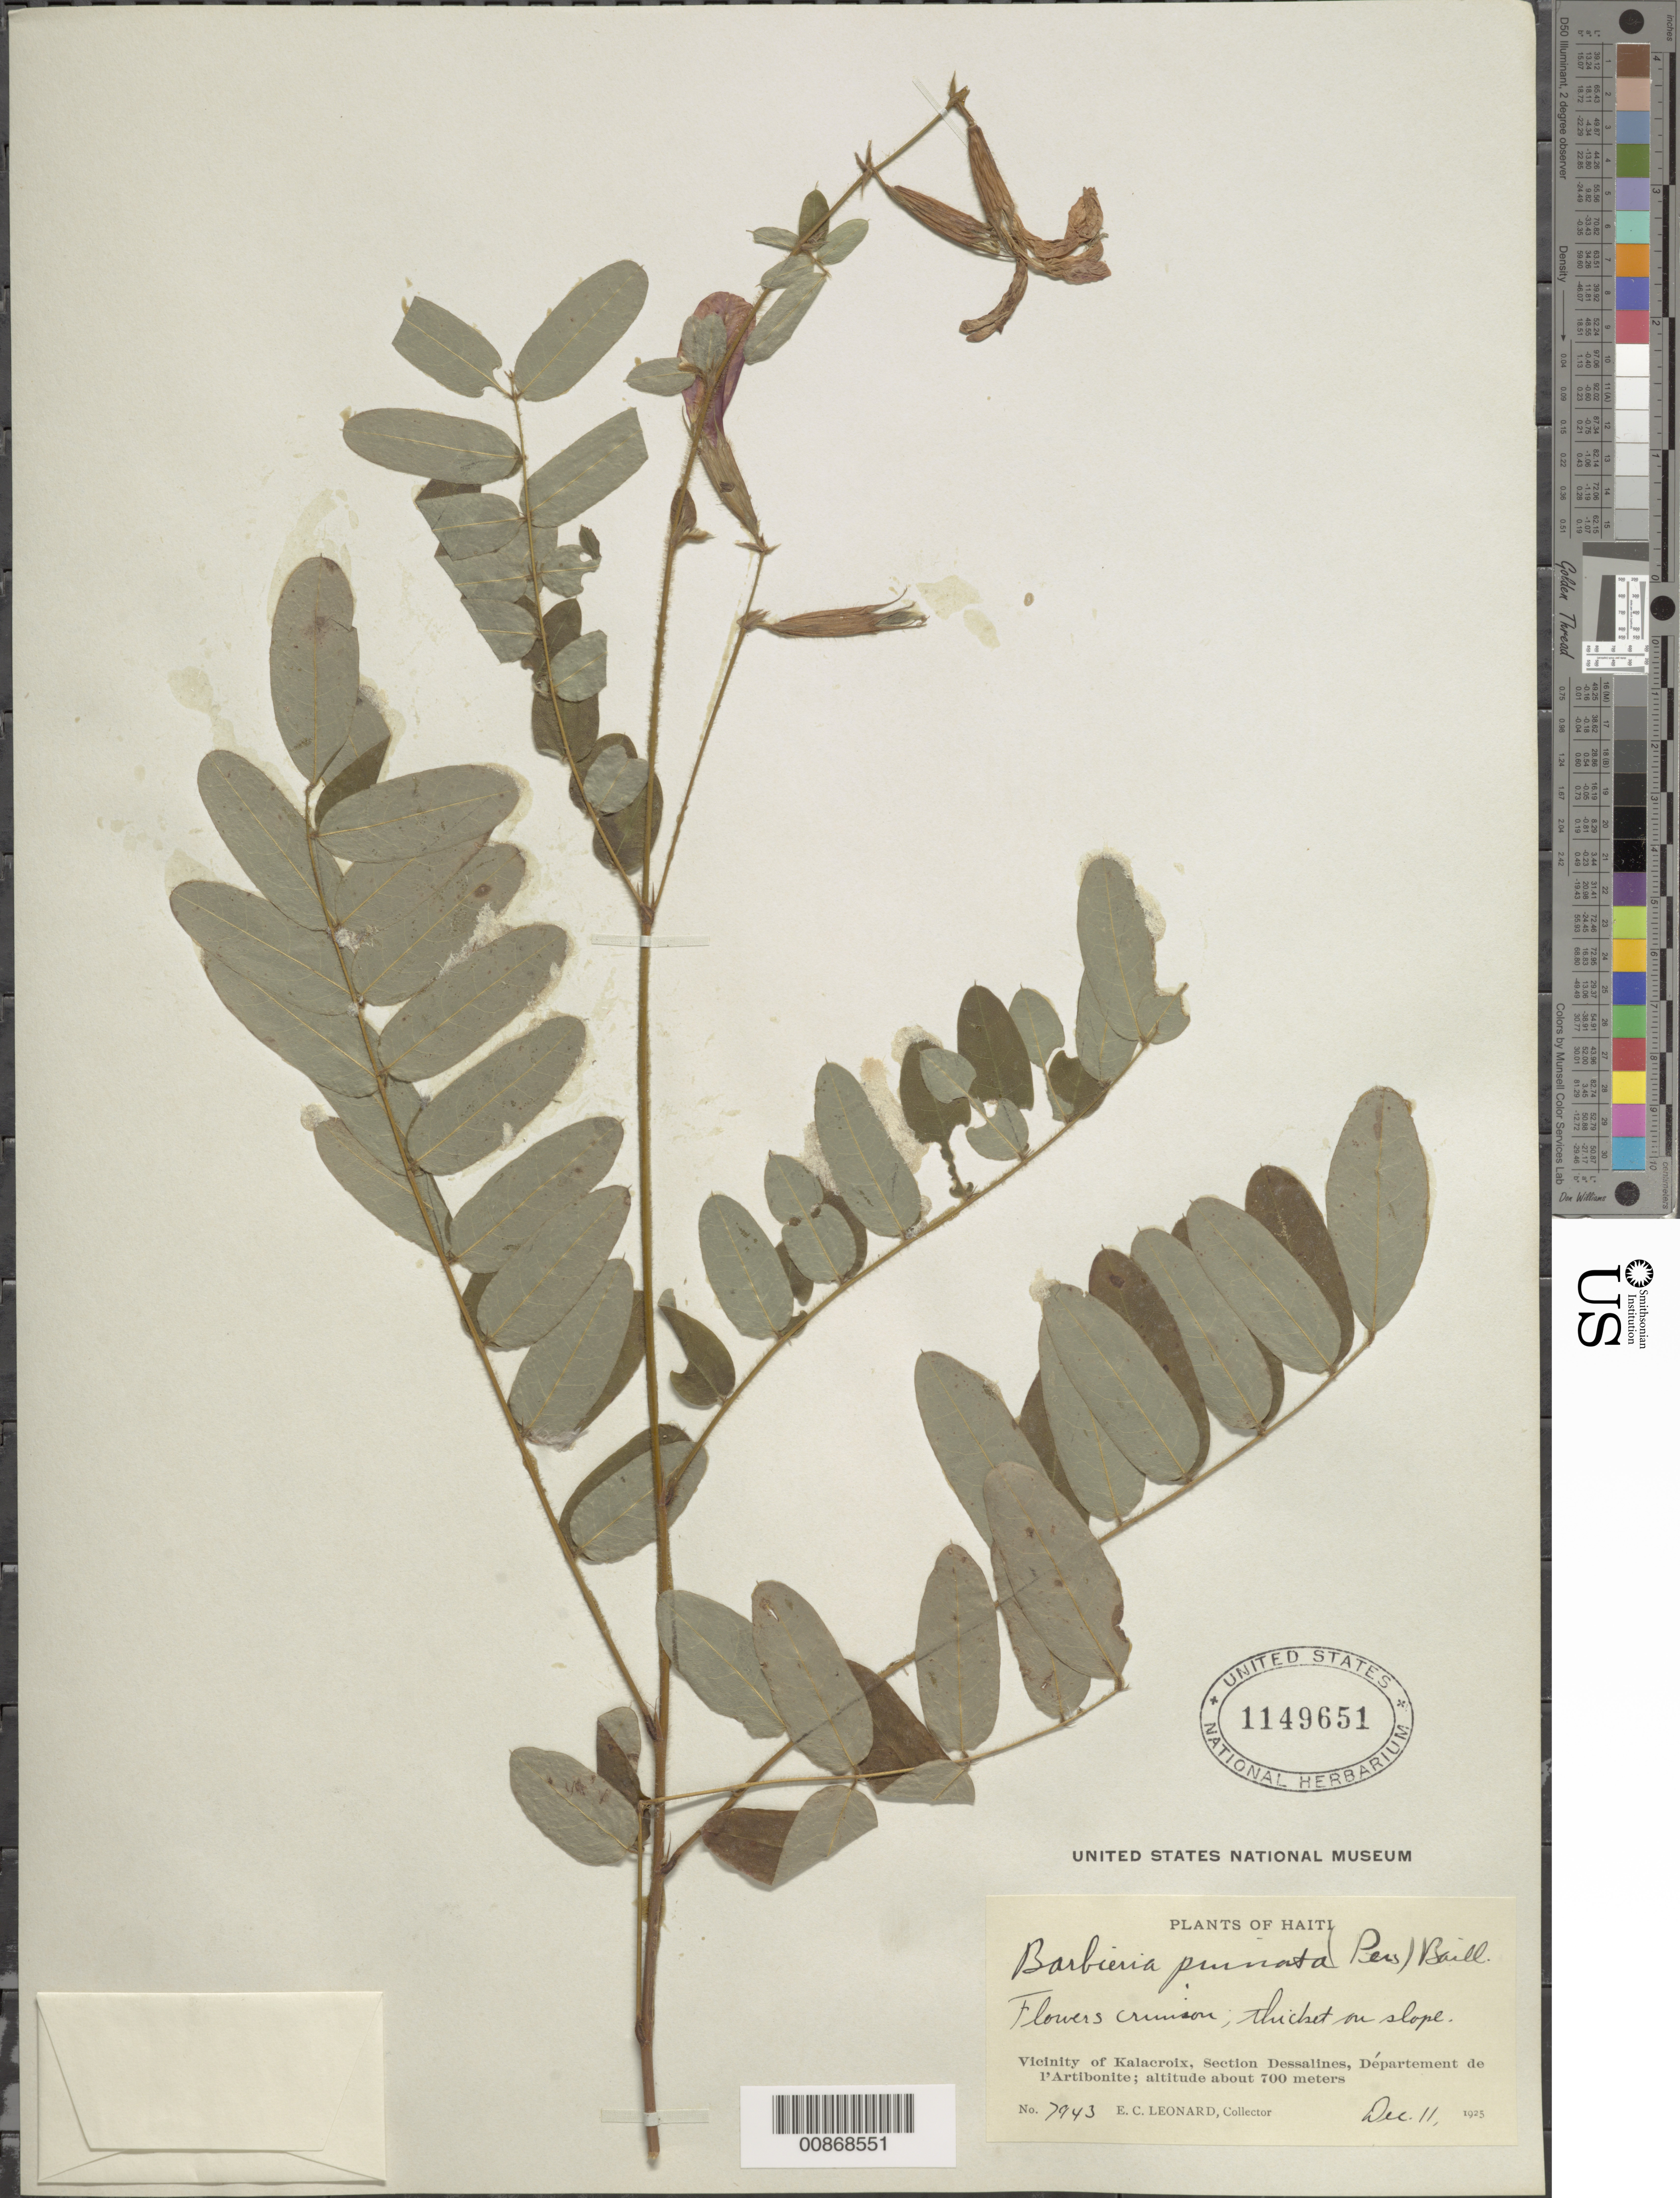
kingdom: Plantae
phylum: Tracheophyta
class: Magnoliopsida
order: Fabales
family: Fabaceae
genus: Barbieria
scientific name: Barbieria pinnata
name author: (Pers.) Baill.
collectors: E. C. Leonard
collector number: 7943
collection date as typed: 11 Dec 1925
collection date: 1925-12-11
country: Haiti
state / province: Artibonite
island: Hispaniola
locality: Vicinity of Kalacroix, Section Dessalines.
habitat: Thicket on slope.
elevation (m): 700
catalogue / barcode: US 1149651